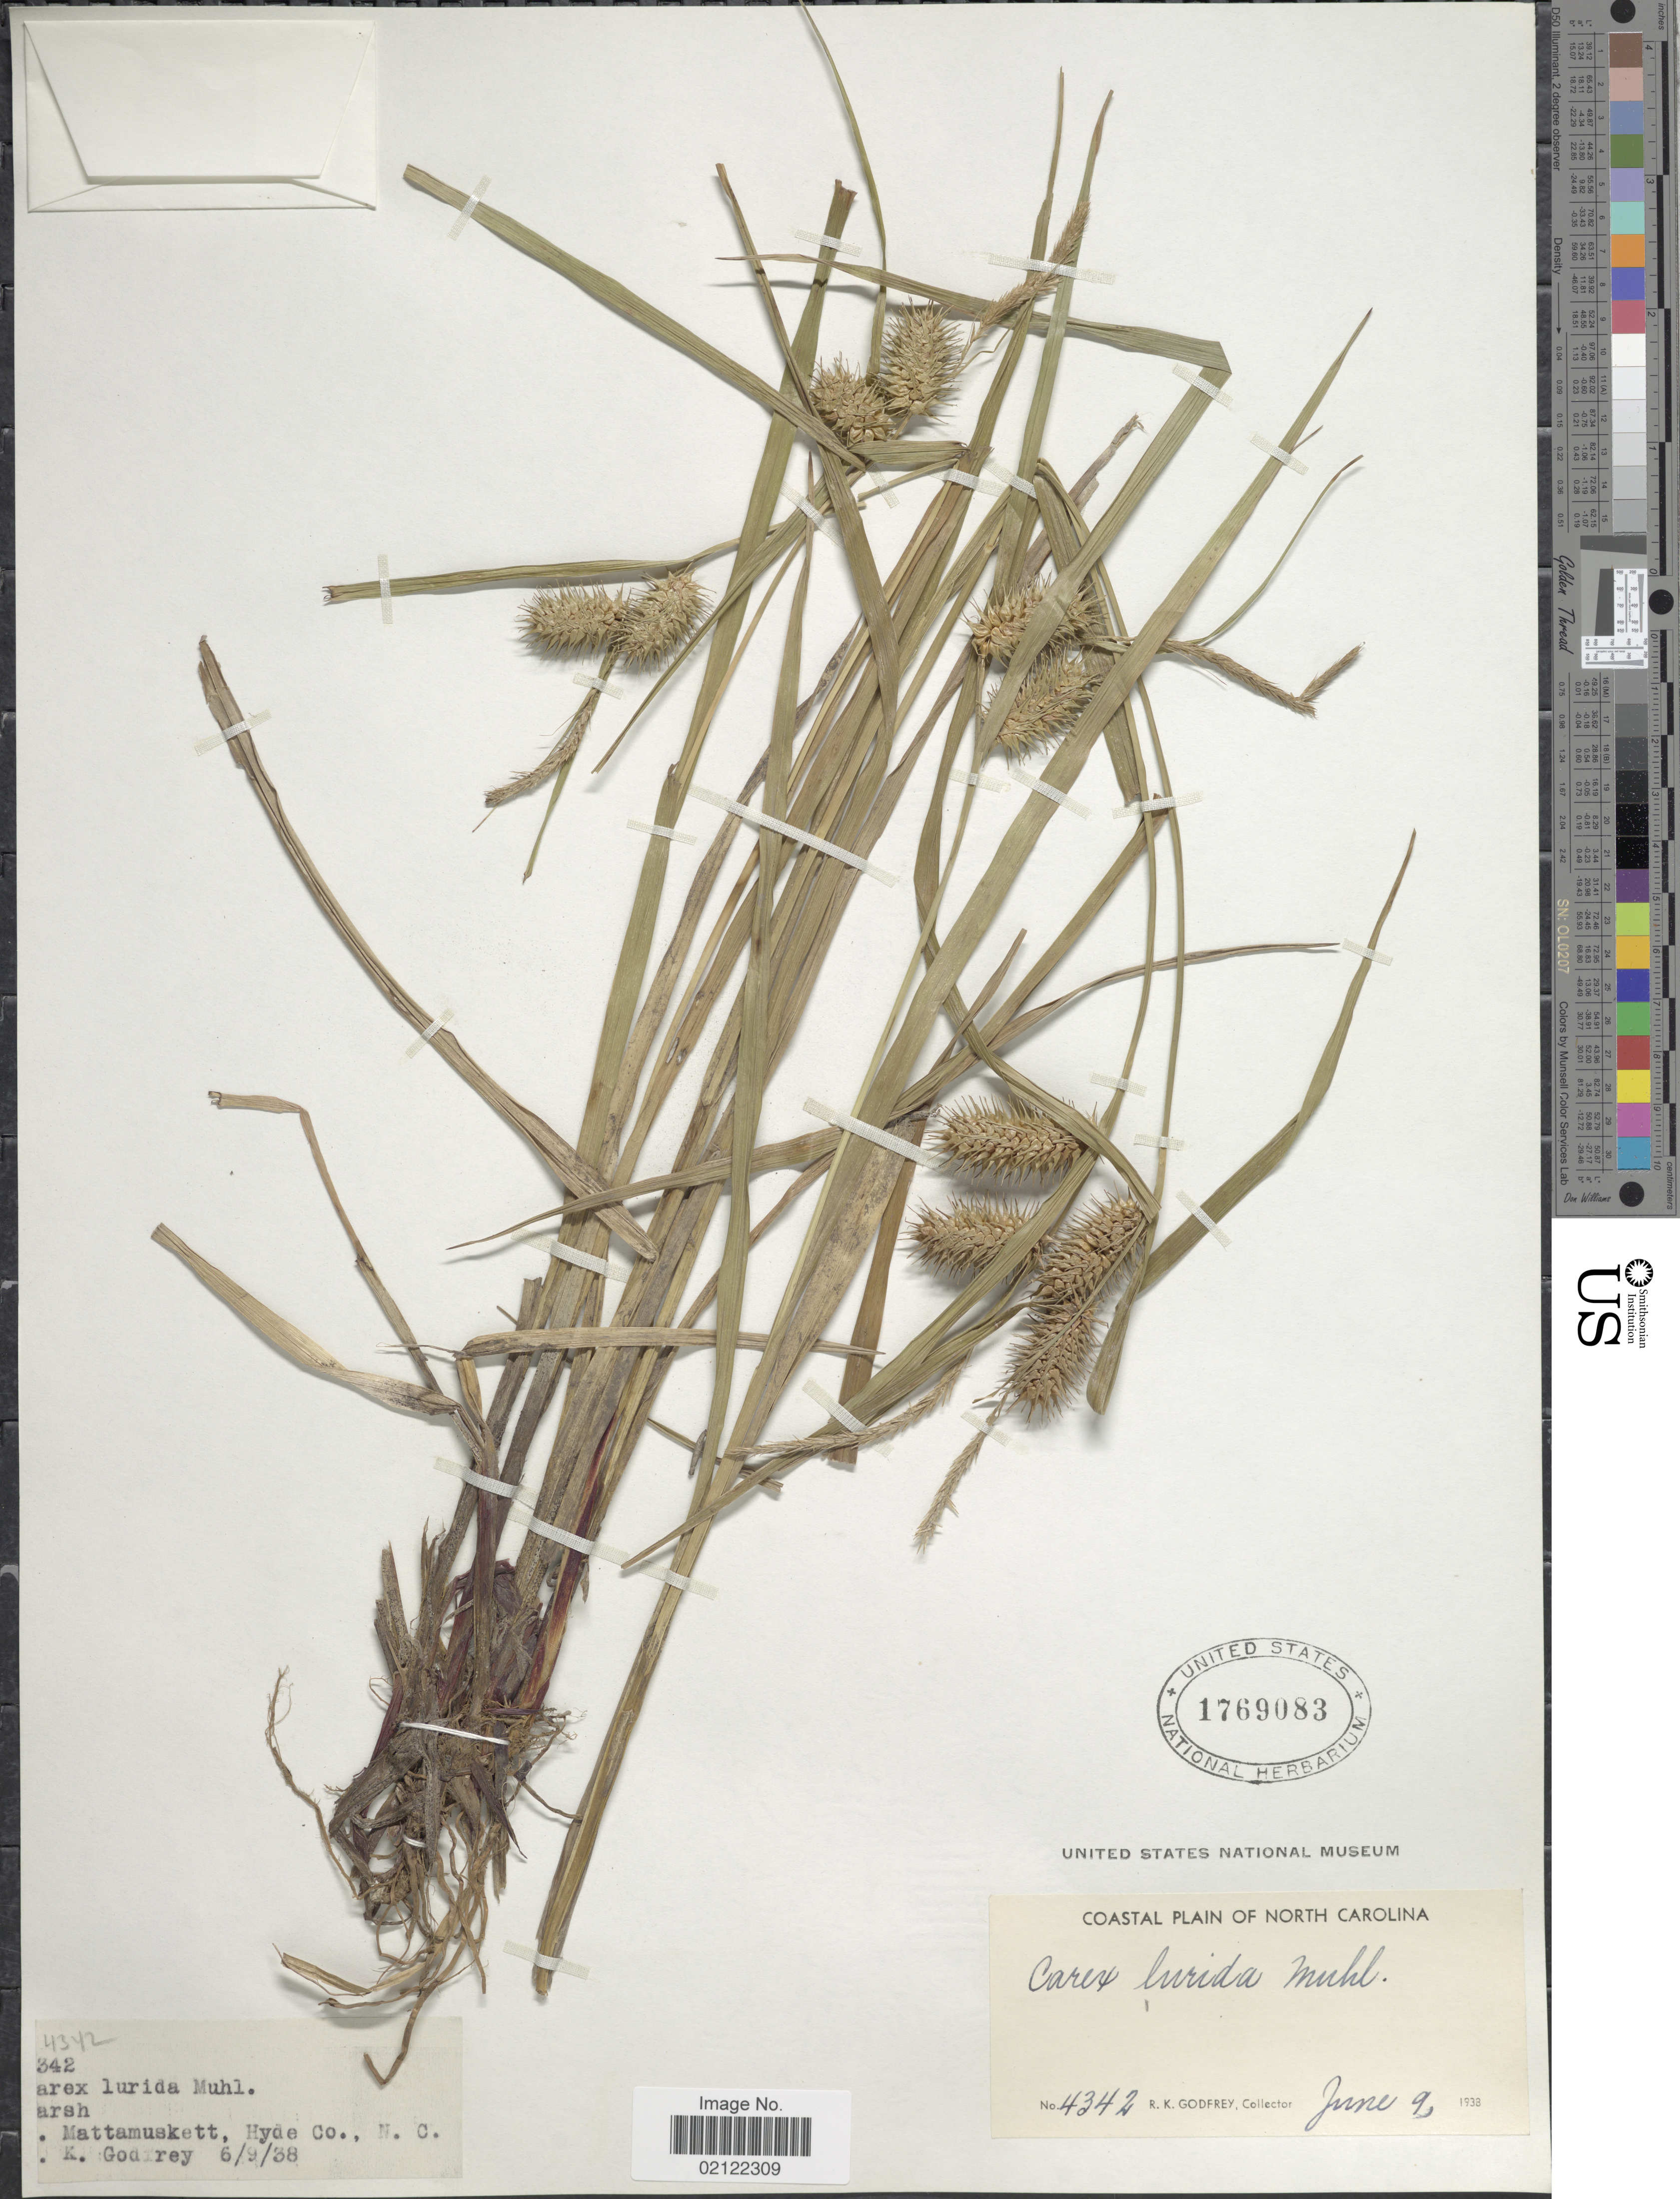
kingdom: Plantae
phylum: Tracheophyta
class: Liliopsida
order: Poales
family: Cyperaceae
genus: Carex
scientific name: Carex lurida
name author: Wahlenb.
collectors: R. K. Godfrey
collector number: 4342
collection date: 1938-06-09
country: United States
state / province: North Carolina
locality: Coastal Plain of North Carolina. Marsh. Mattamuskett, Hyde Co., N.C.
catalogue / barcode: US 1769083